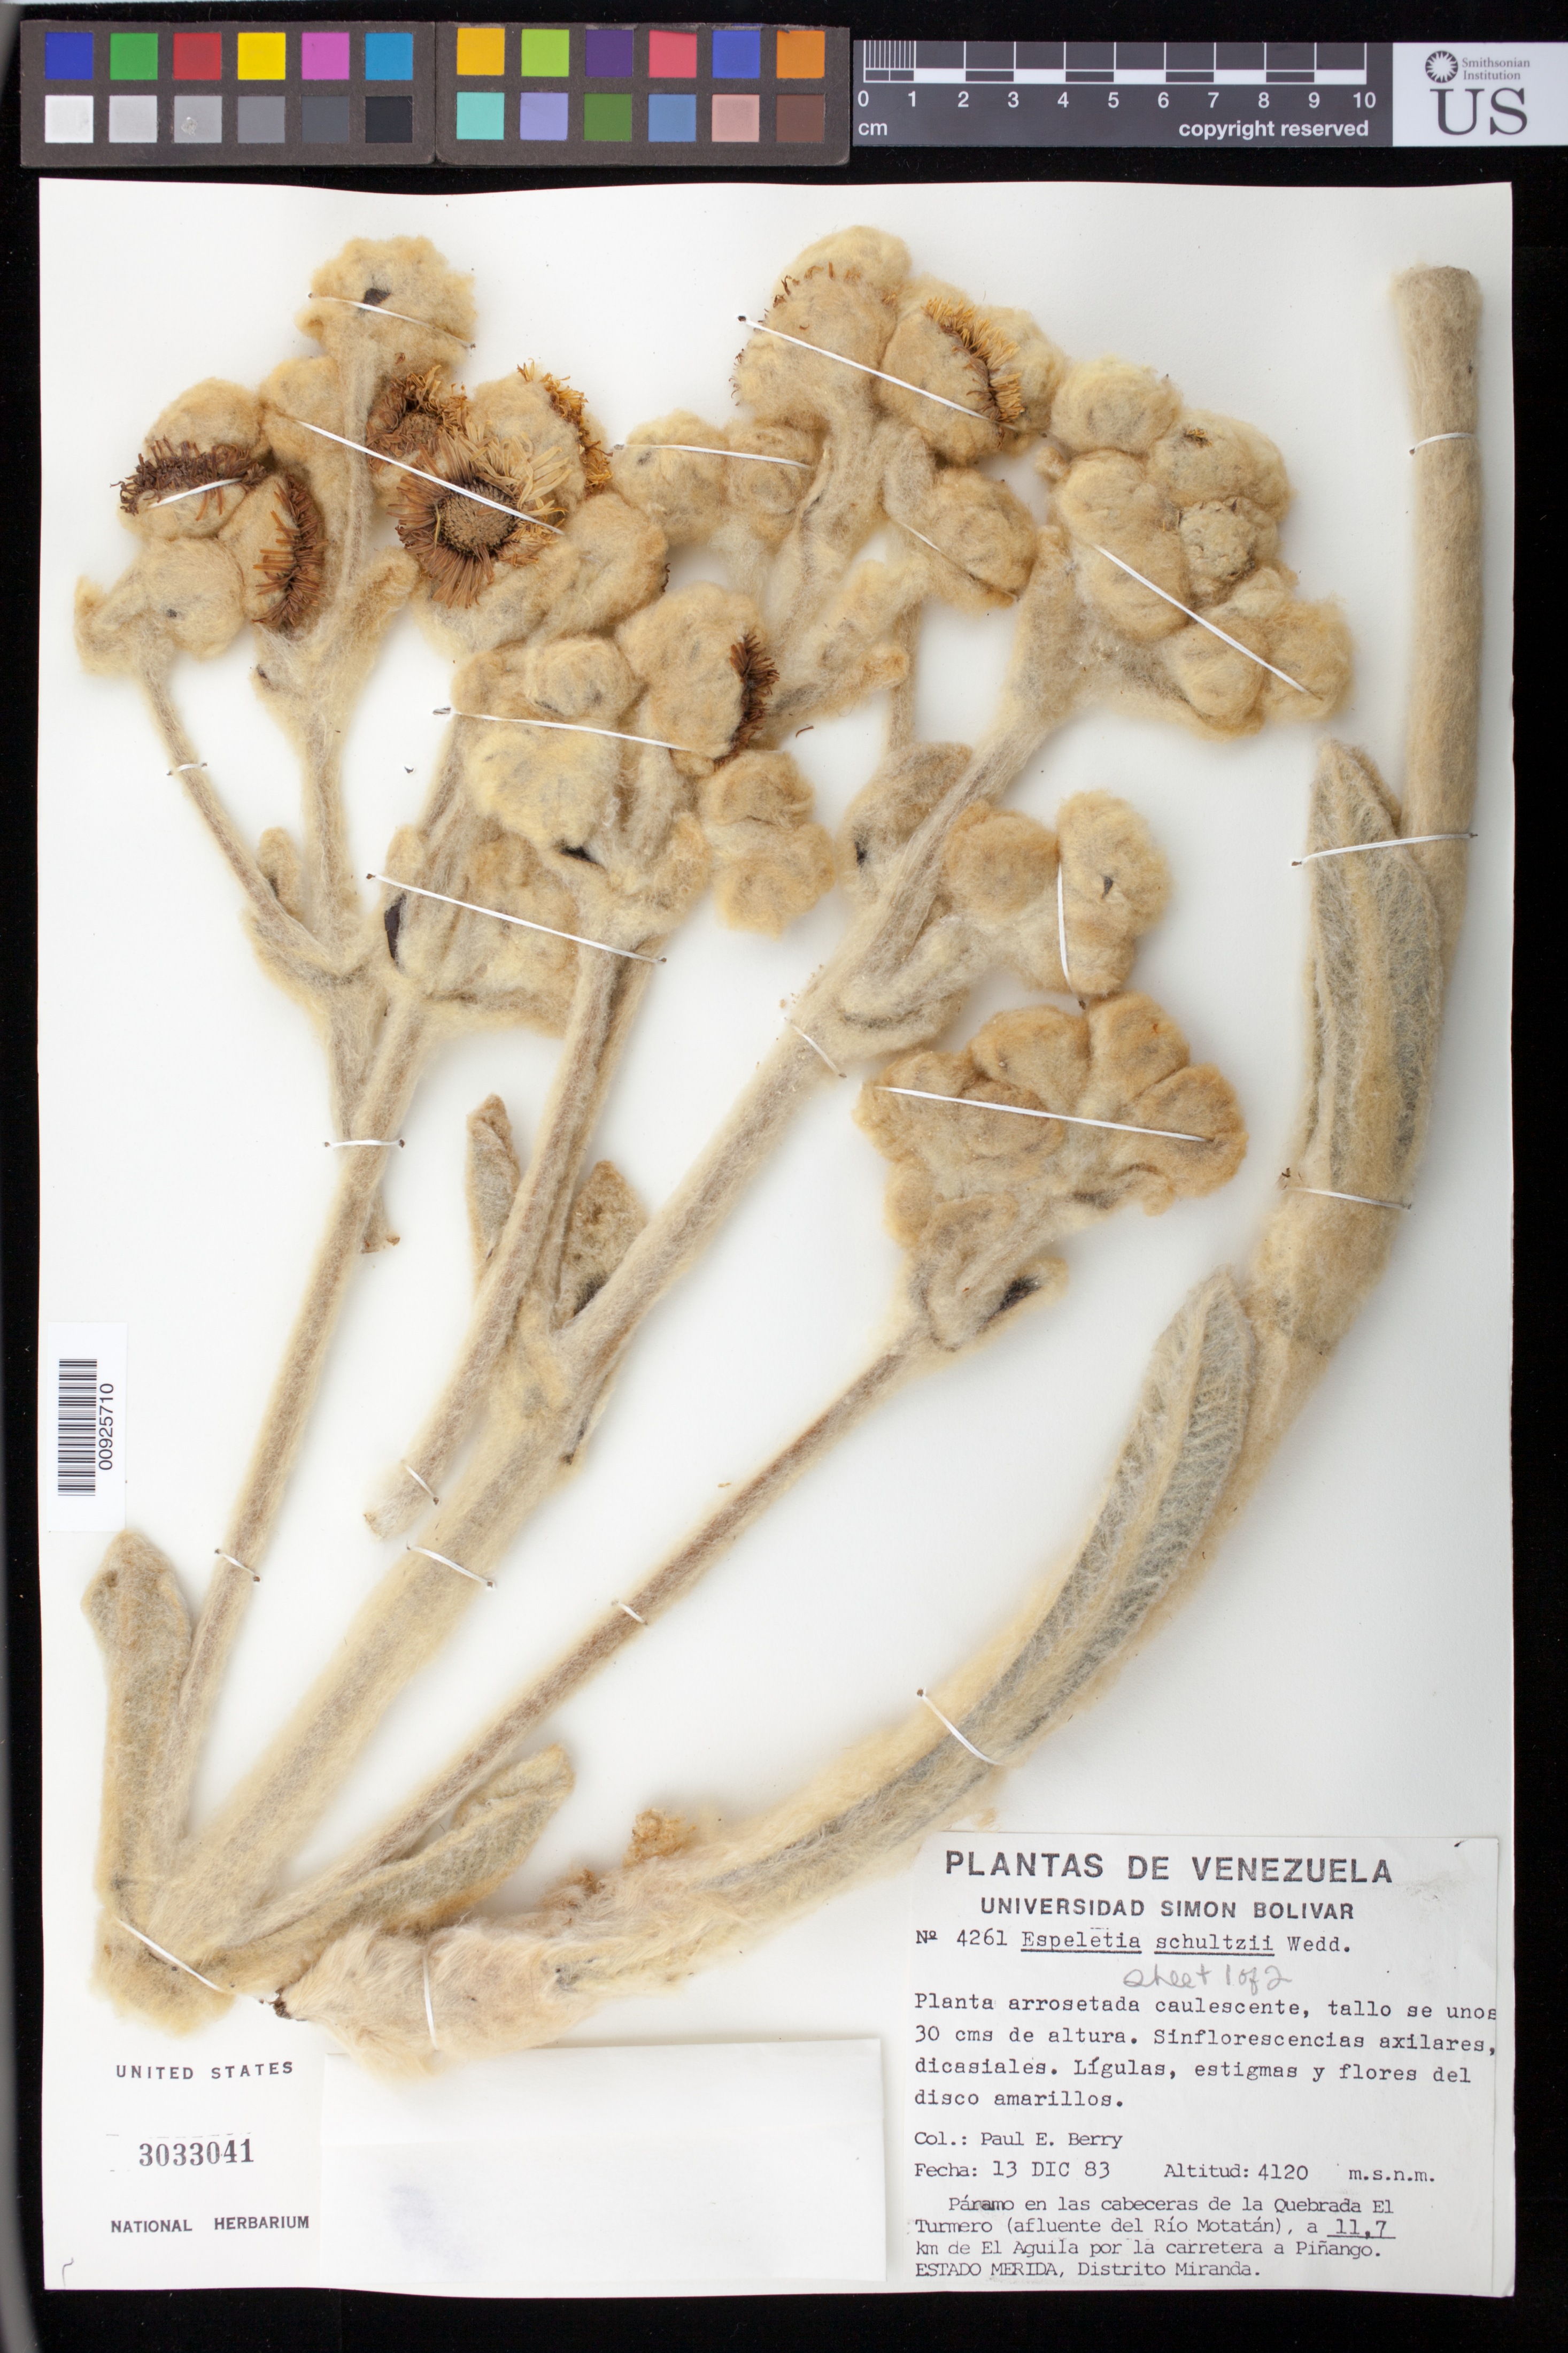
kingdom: Plantae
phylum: Tracheophyta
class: Magnoliopsida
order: Asterales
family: Asteraceae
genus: Espeletia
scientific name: Espeletia schultzii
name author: Wedd.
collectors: P. E. Berry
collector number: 4261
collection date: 1983-12-13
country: Venezuela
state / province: Mérida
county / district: Miranda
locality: Páramo en las cabeceras de la Quebrada el Turmero (afluente del Río Motatán), a 11.7 km de El Aguila por la carretera a Piñango. Cerca de la frontera entre Mérida y Bolivar.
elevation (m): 4120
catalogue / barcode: US 3033041